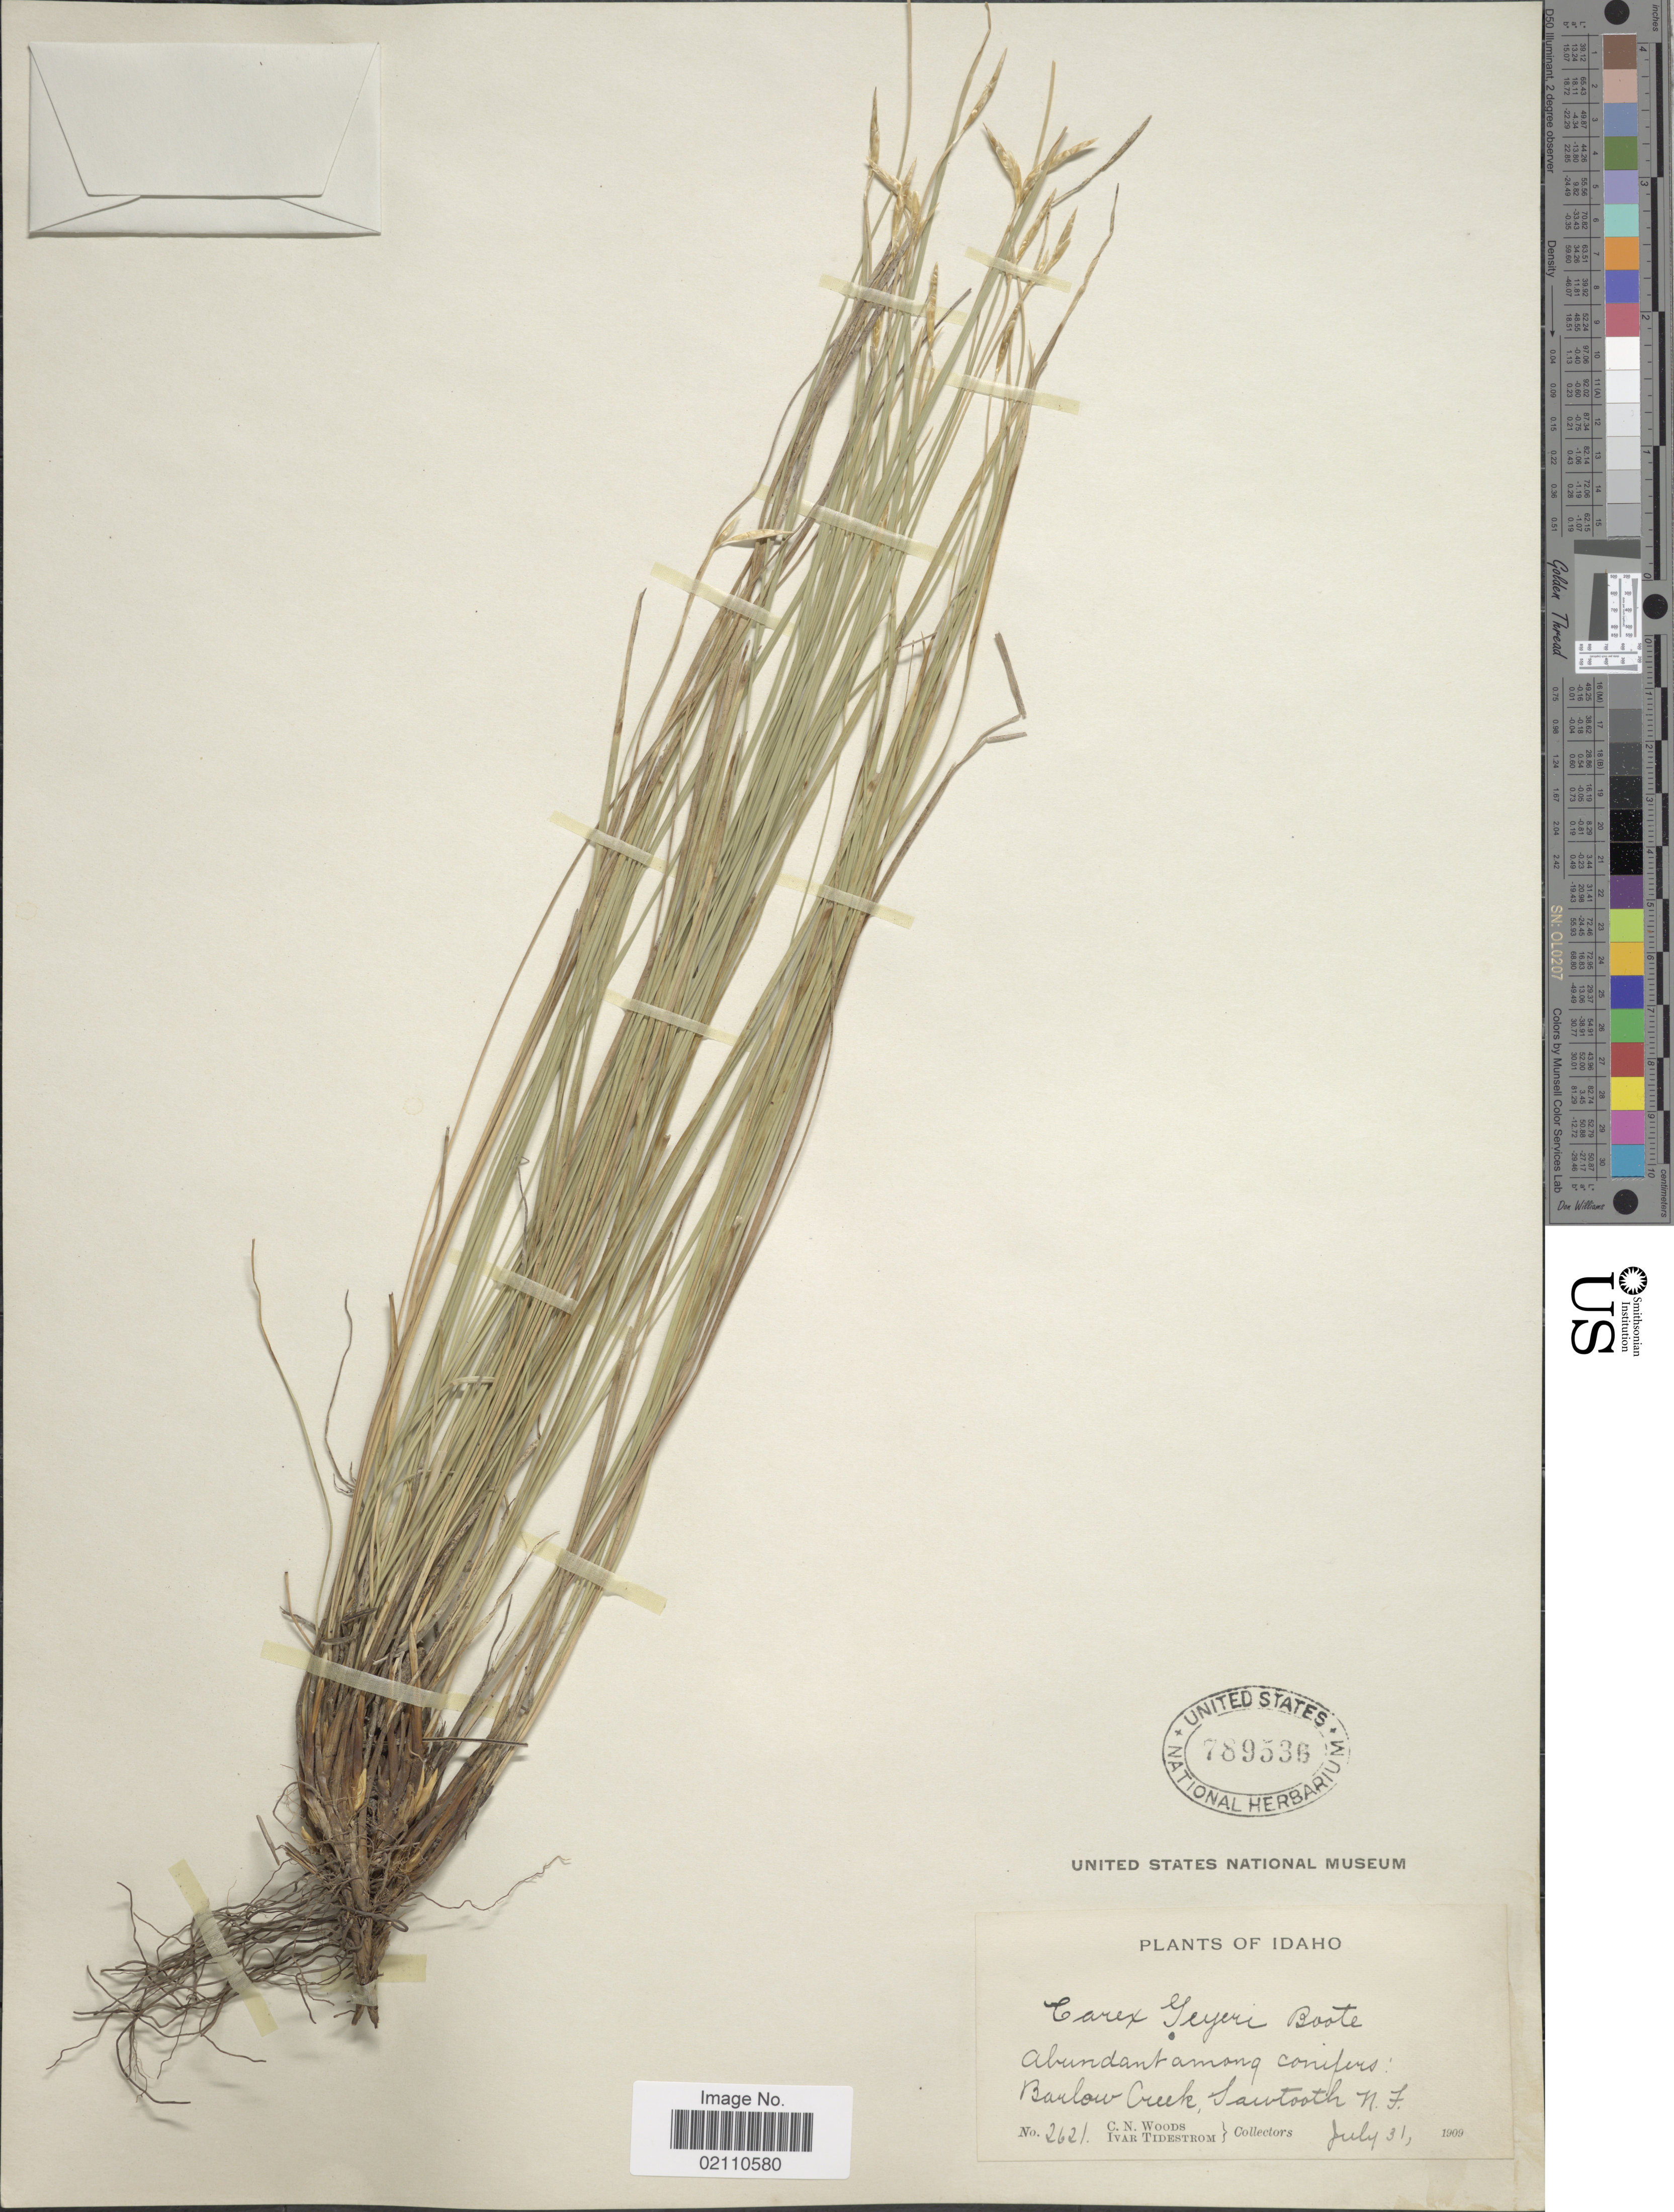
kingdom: Plantae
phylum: Tracheophyta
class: Liliopsida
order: Poales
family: Cyperaceae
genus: Carex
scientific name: Carex geyeri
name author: Boott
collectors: C. Woods & I. F. Tidestrom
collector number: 2621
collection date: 1909-07-31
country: United States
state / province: Idaho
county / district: Camas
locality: Among conifers, Barlow Creek, Sawtooth N. F.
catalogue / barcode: US 789536